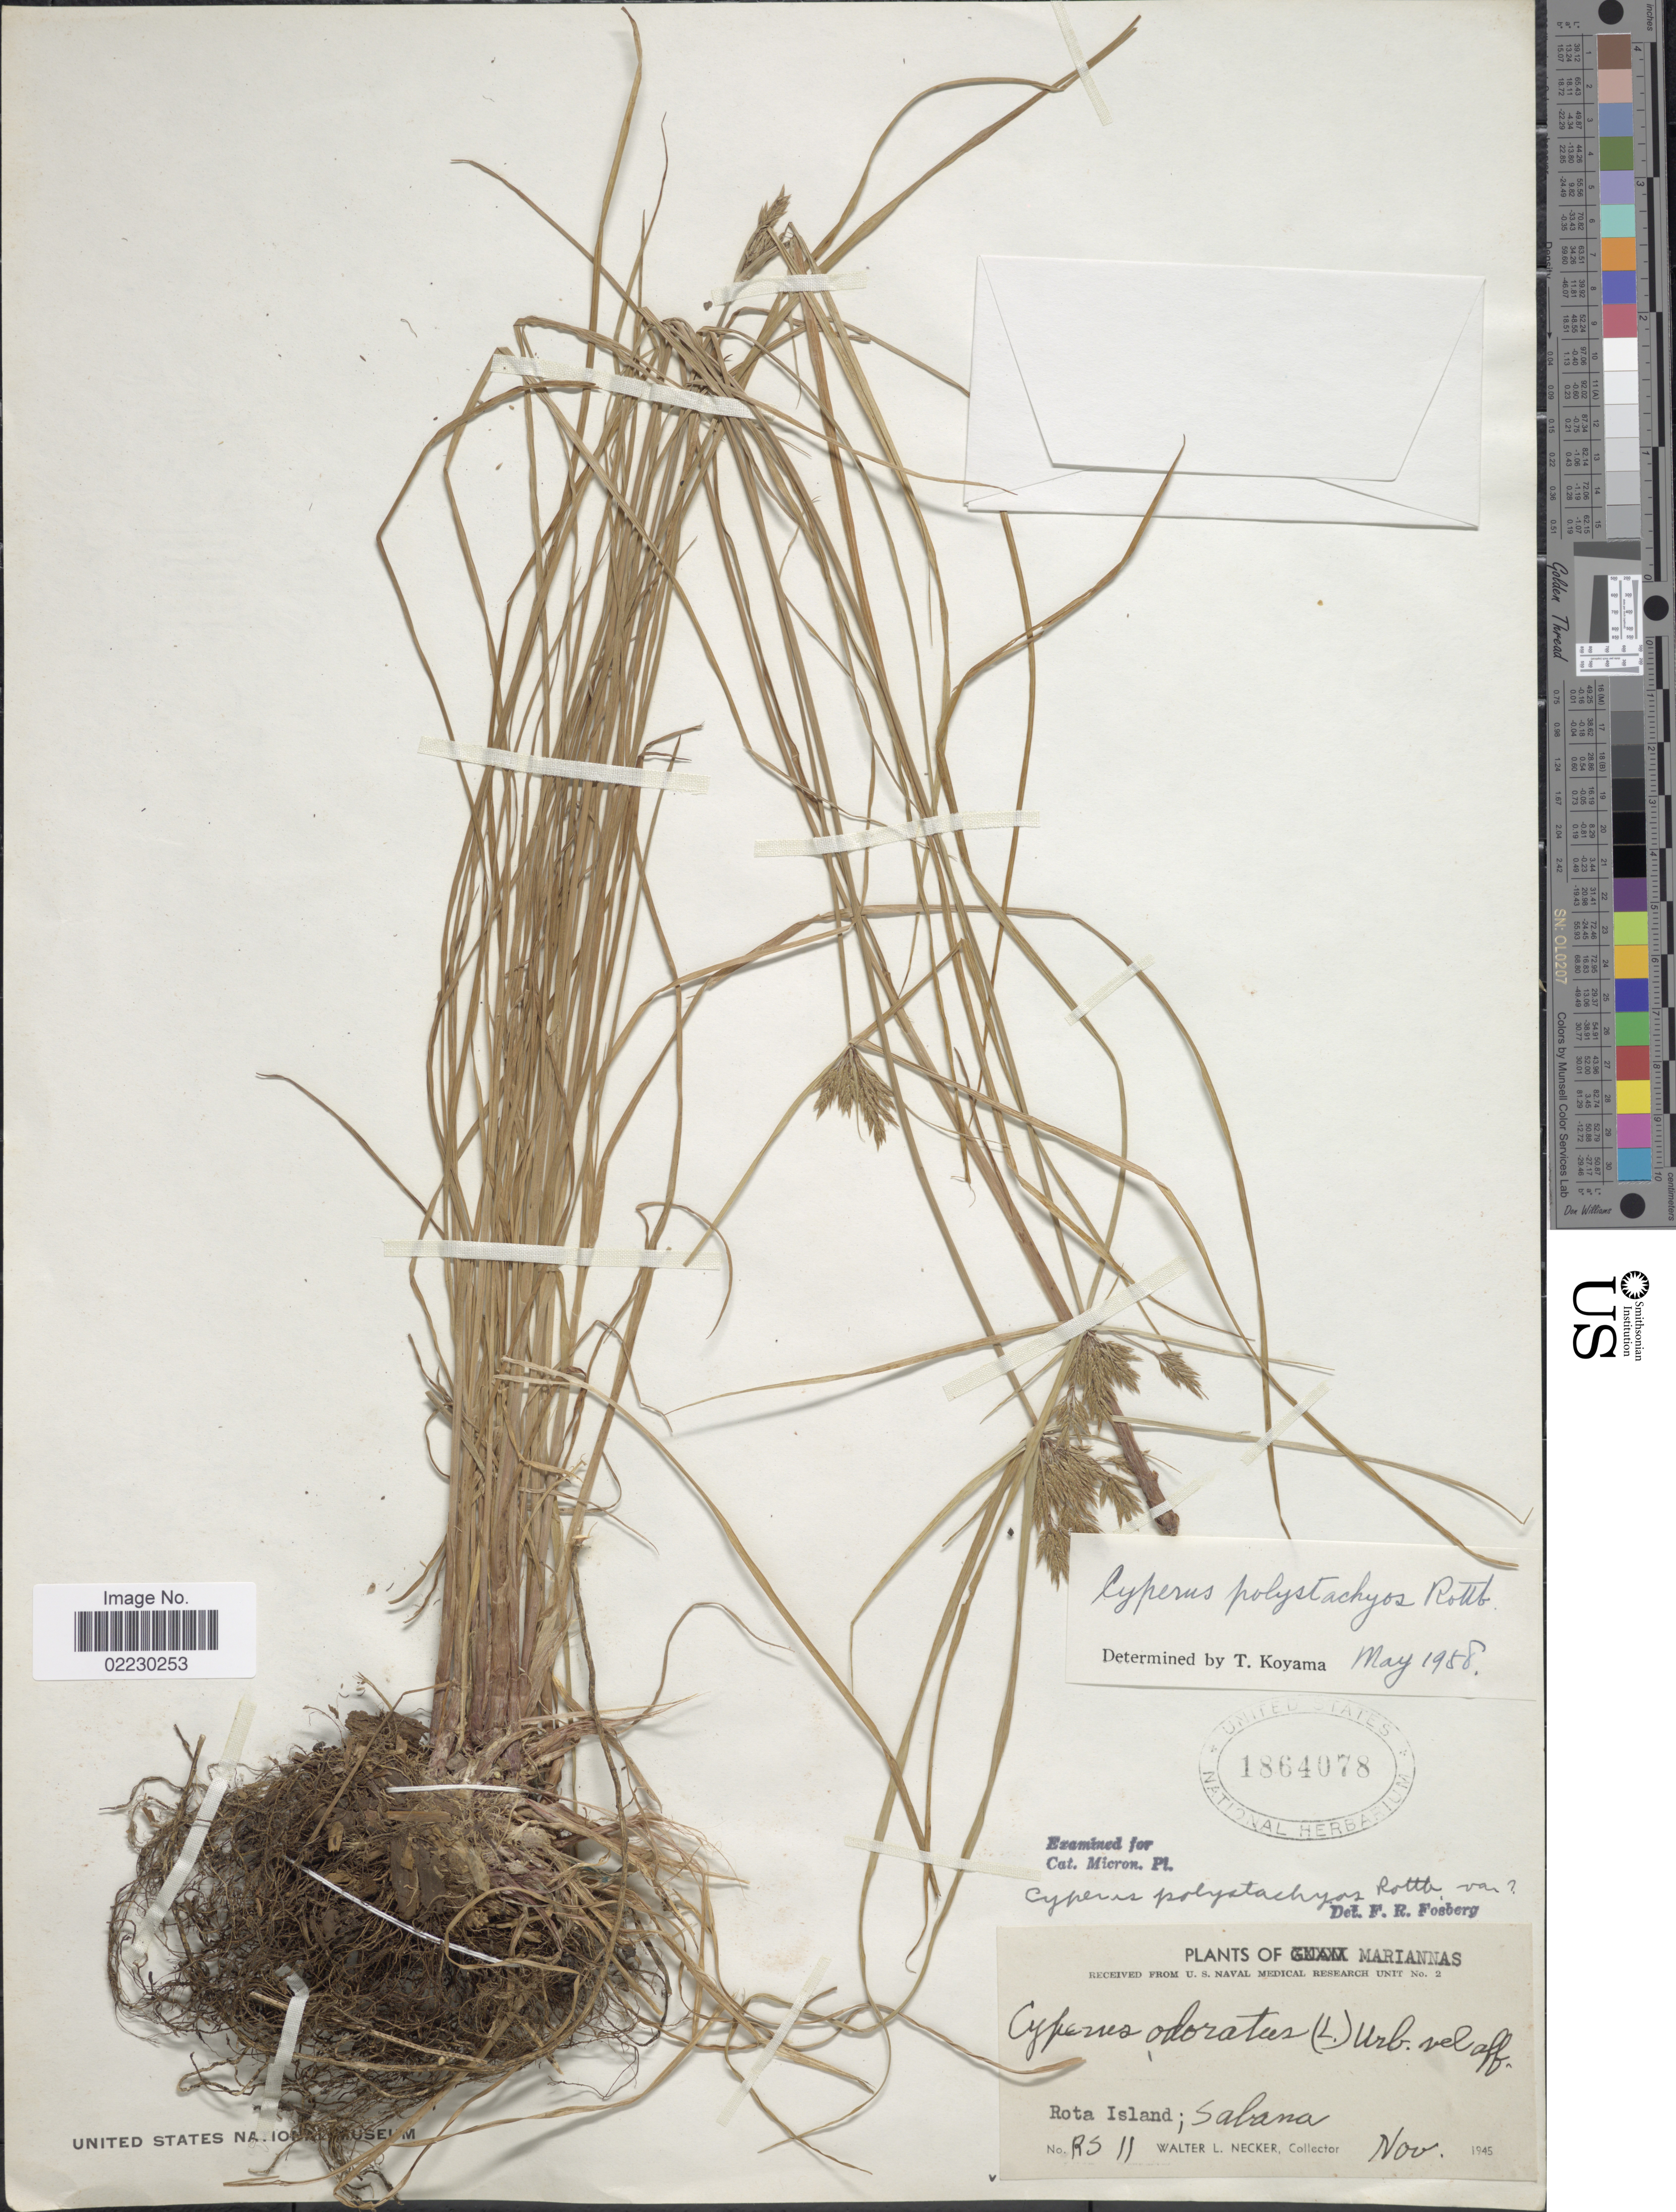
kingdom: Plantae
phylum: Tracheophyta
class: Liliopsida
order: Poales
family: Cyperaceae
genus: Cyperus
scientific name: Cyperus polystachyos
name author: Rottb.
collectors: W. L. Necker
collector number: RS11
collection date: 1945-11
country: Northern Mariana Islands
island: Rota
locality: Rota Islands; Sabana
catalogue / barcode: US 1864078